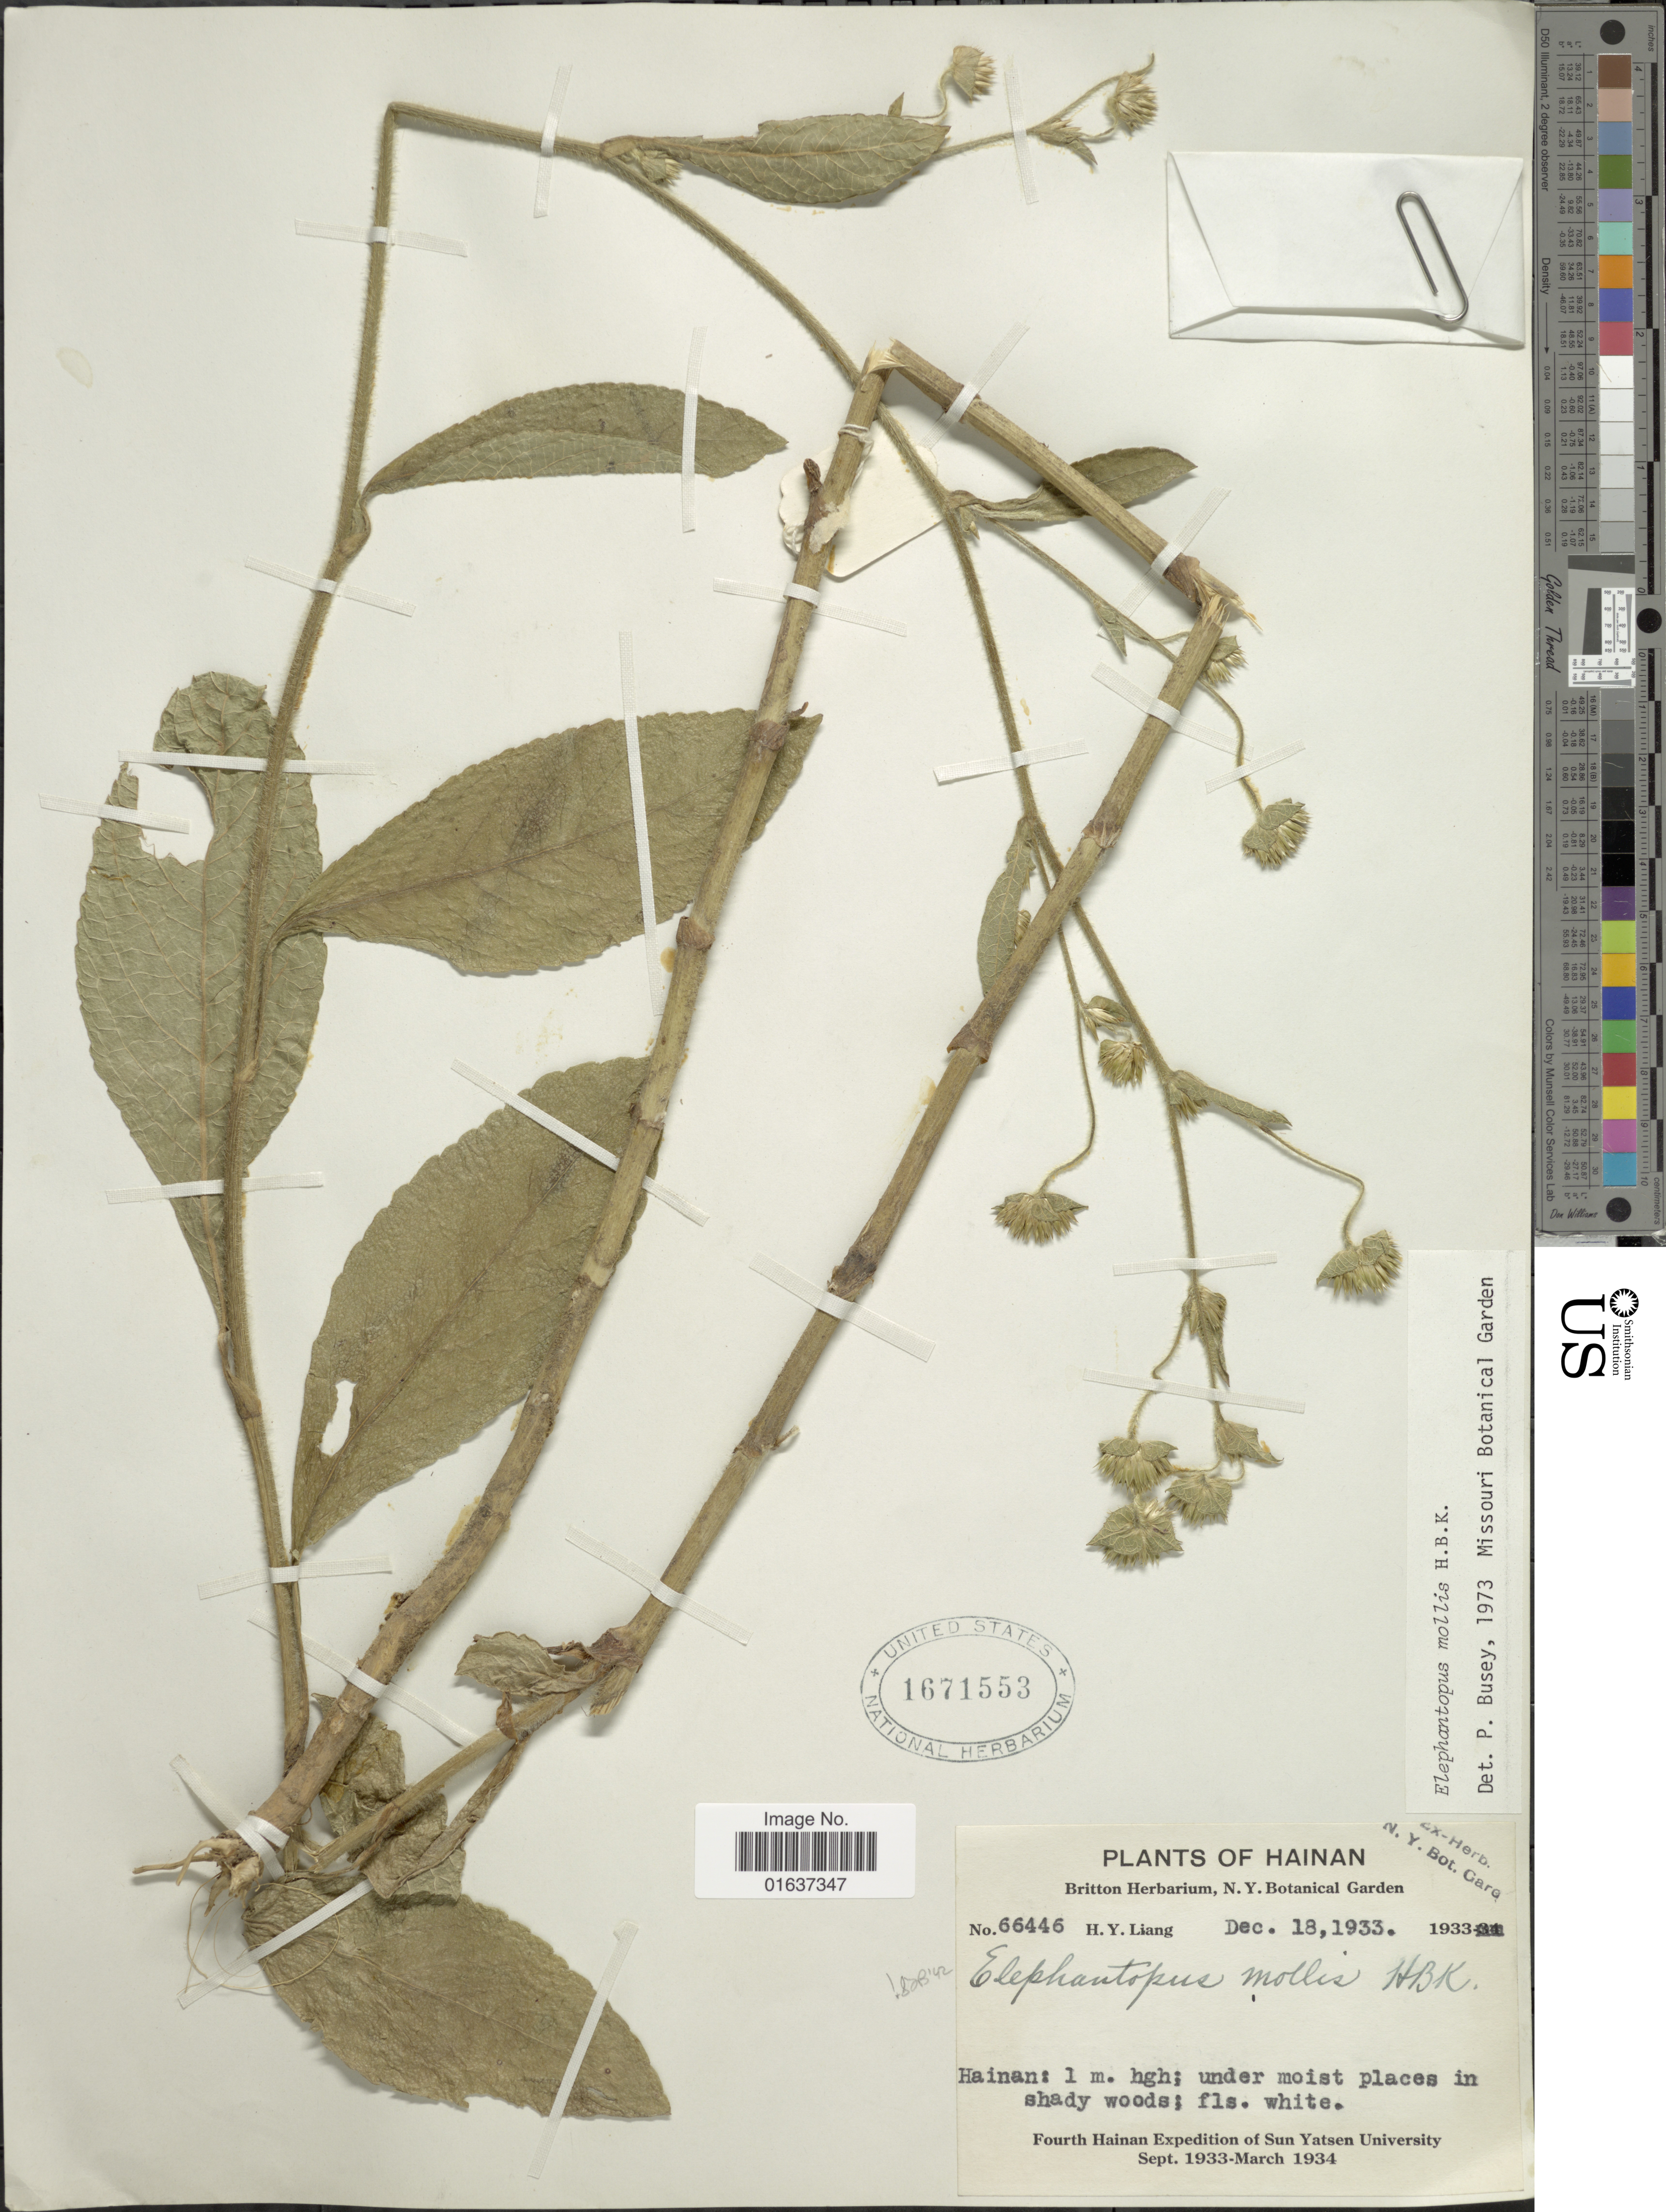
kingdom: Plantae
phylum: Tracheophyta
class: Magnoliopsida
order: Asterales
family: Asteraceae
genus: Elephantopus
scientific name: Elephantopus mollis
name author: Kunth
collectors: H. Y. Liang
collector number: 66446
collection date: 1933-12-18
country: China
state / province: Hainan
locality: Under moist places in shady woods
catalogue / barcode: US 1671553